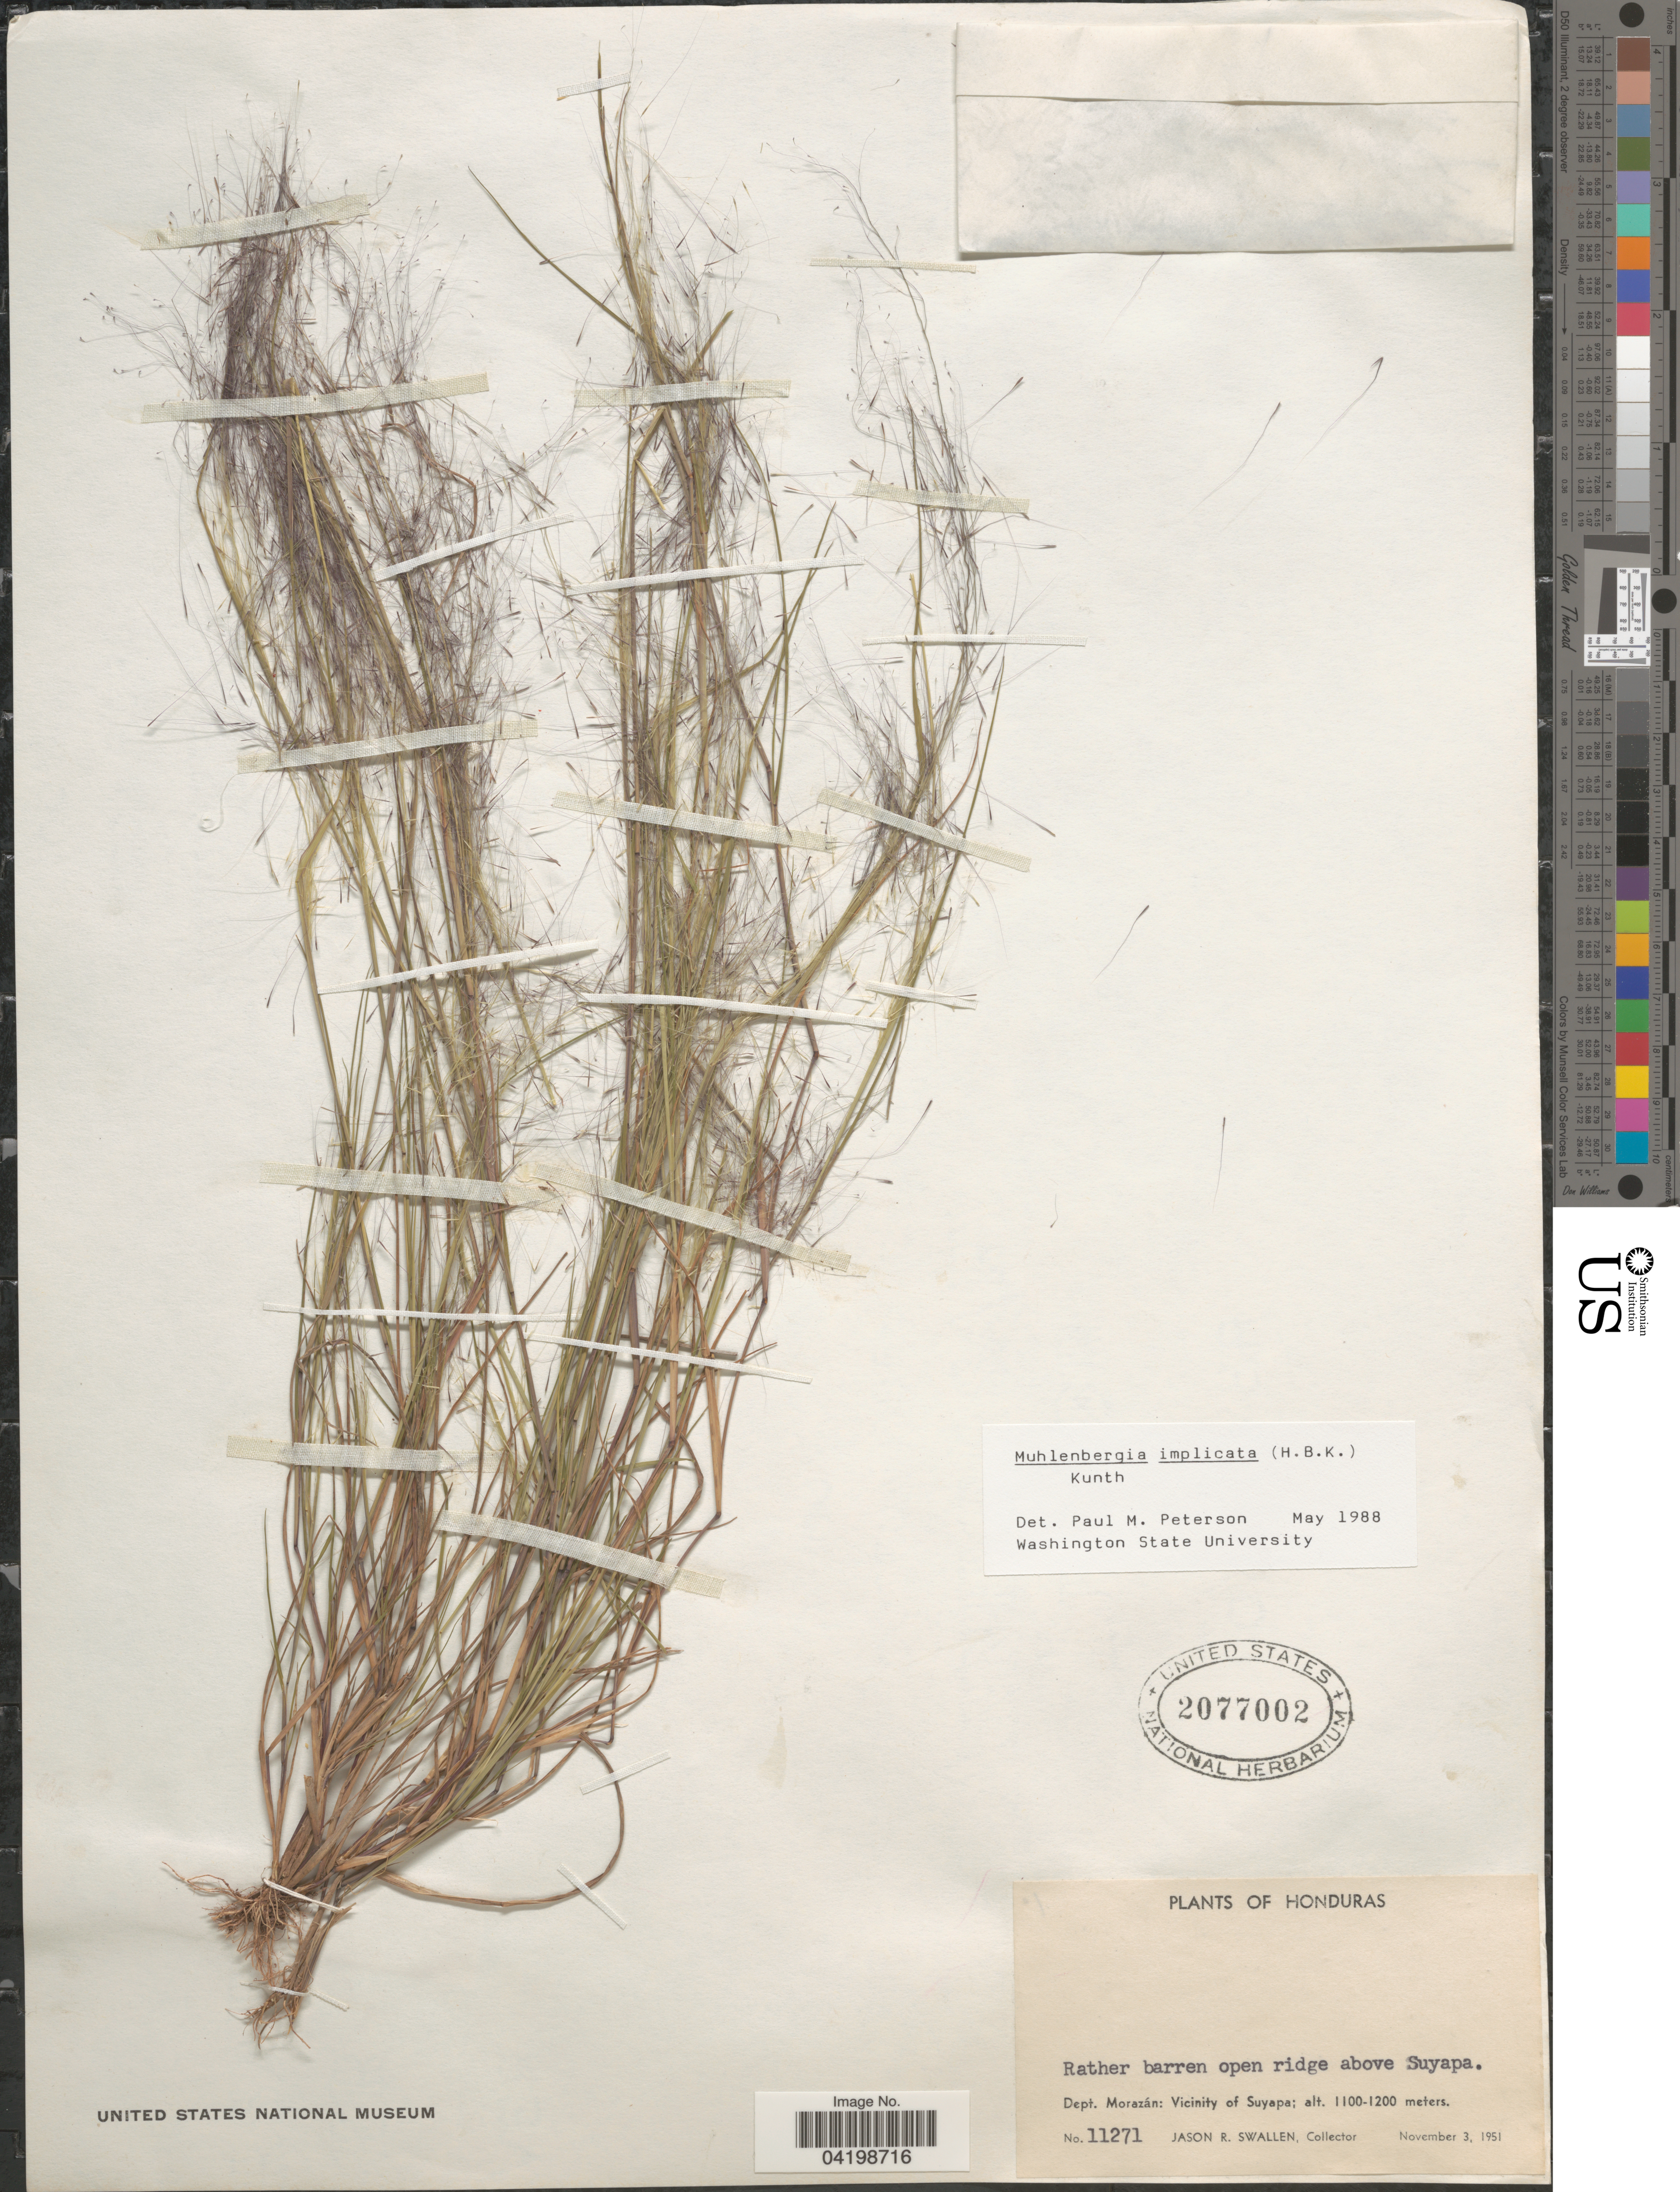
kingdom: Plantae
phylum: Tracheophyta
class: Liliopsida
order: Poales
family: Poaceae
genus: Muhlenbergia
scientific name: Muhlenbergia implicata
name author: (Kunth) Trin.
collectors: J. R. Swallen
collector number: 11271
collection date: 1951-11-03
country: Honduras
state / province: Fco. Morazán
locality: Rather barren open ridge above Suyapa. Dept. Morazán: Vicinity of Suyapa.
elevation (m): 1100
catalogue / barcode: US 2077002